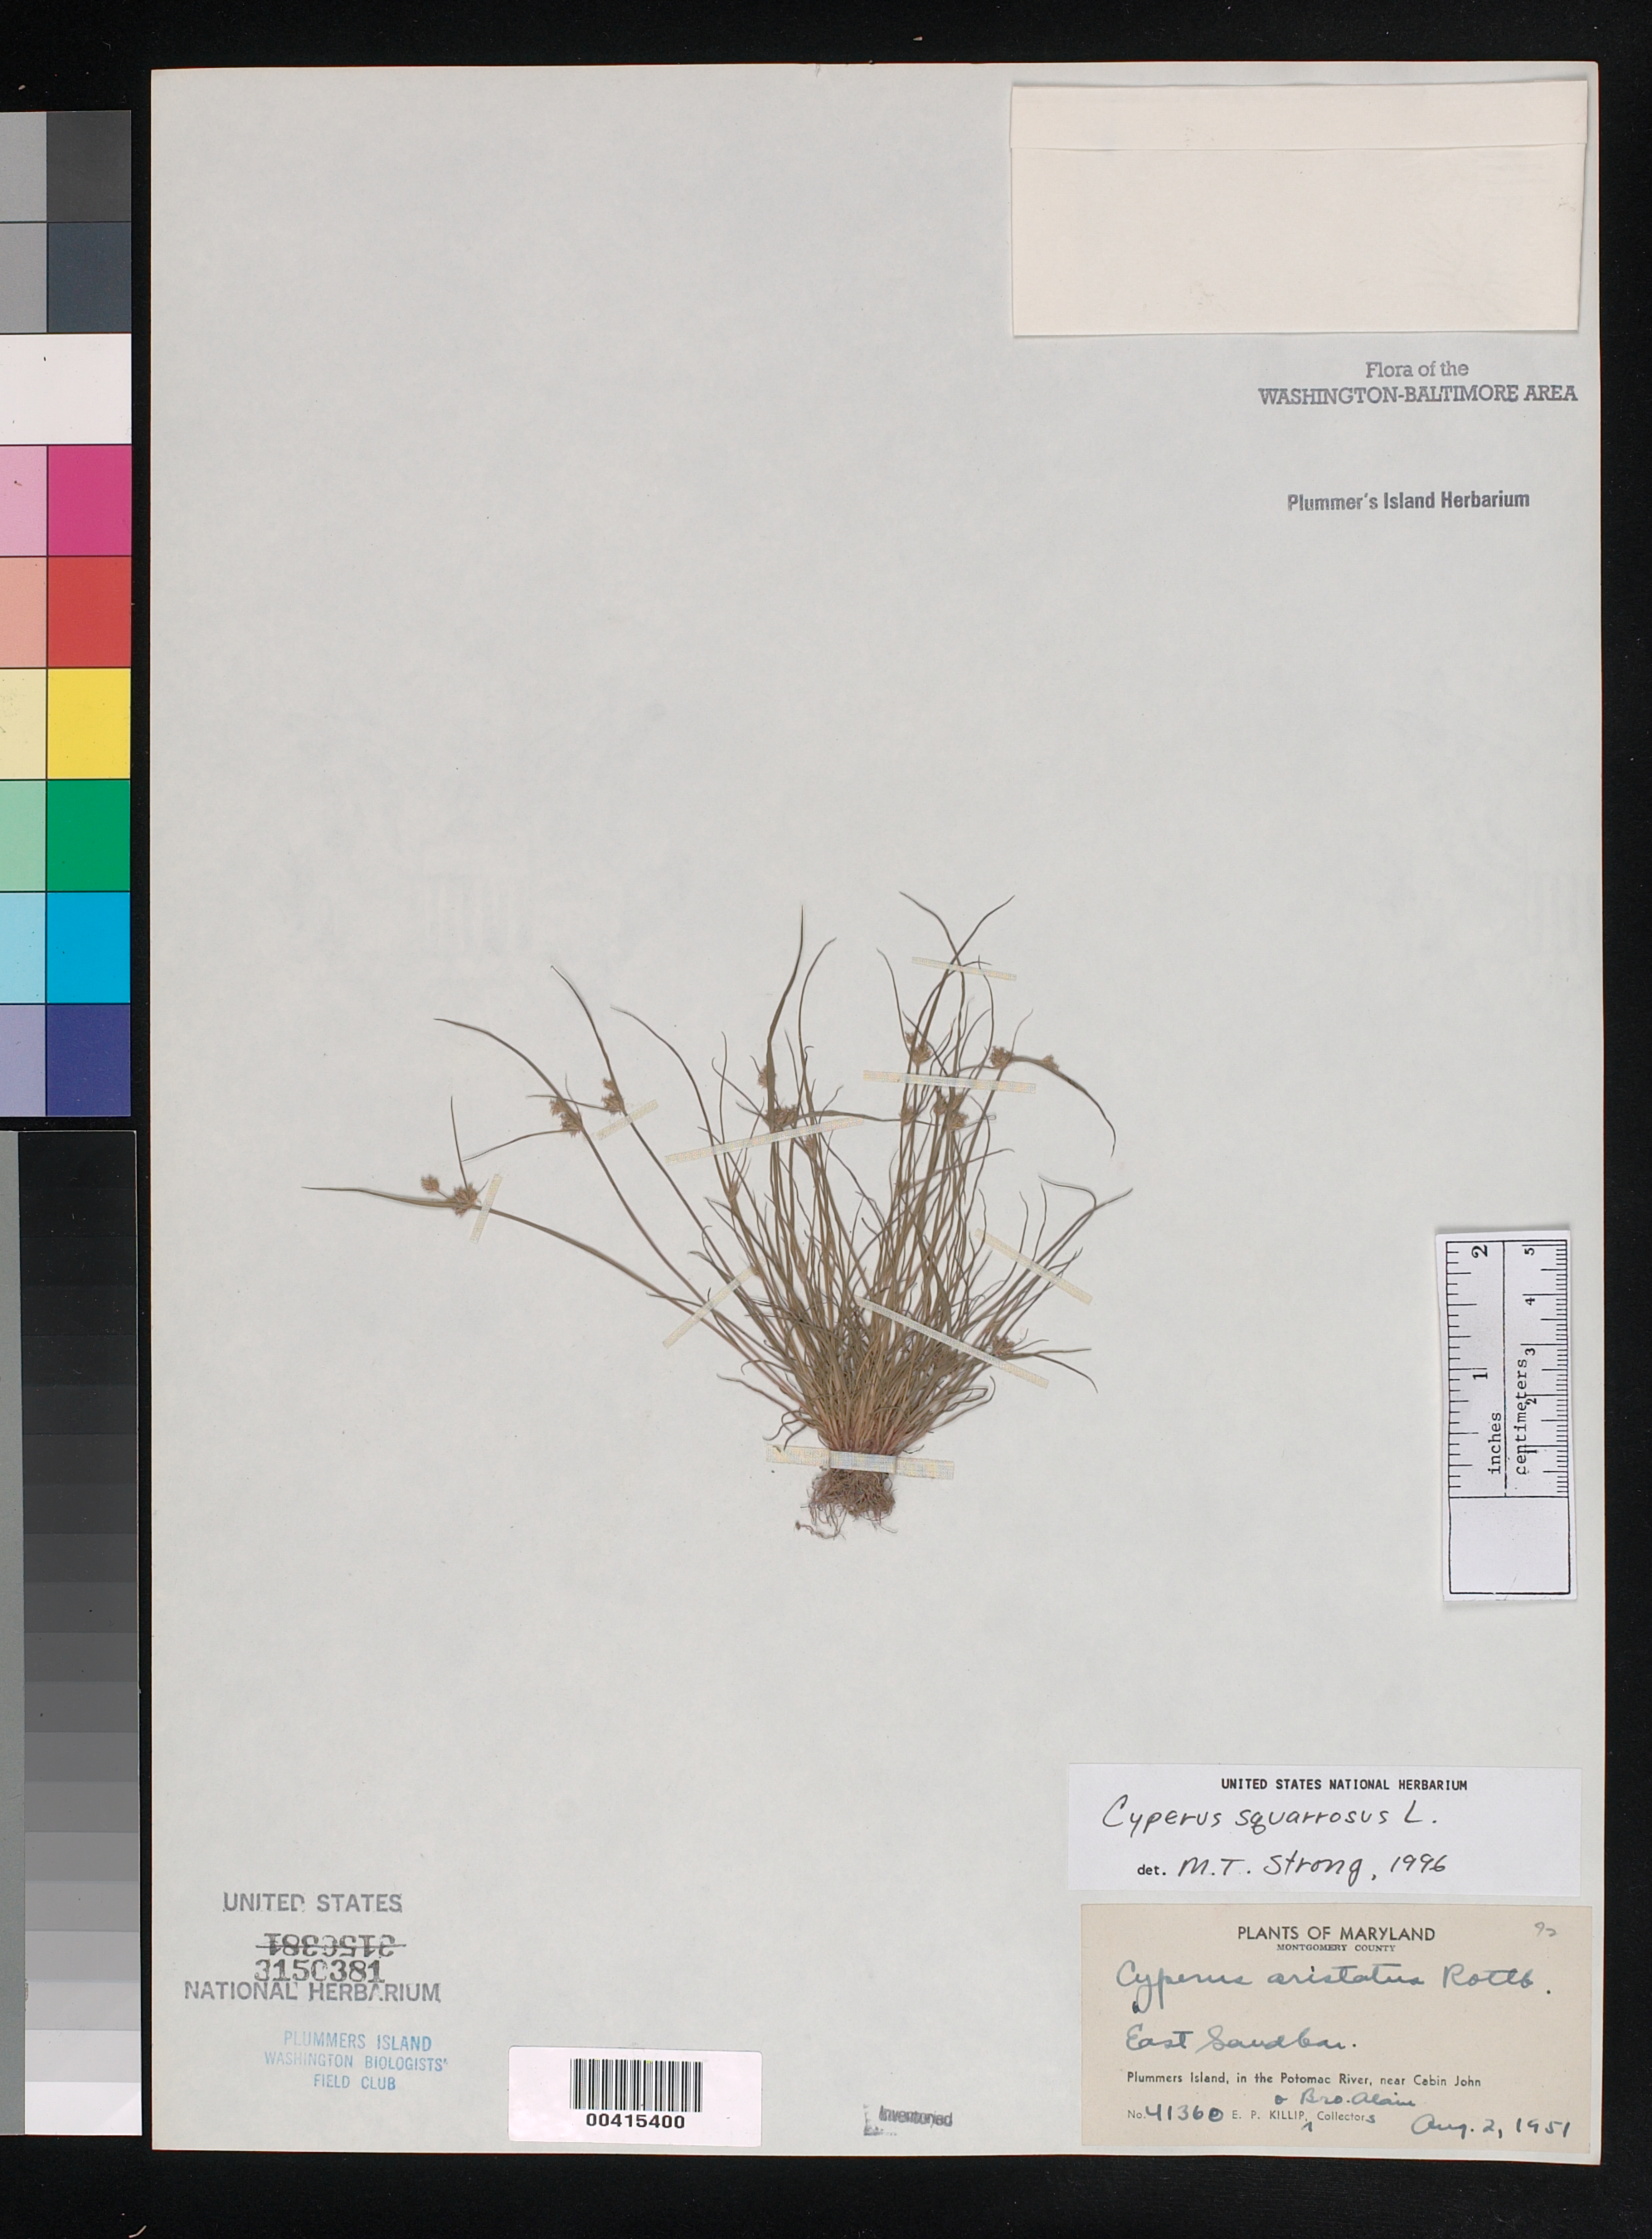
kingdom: Plantae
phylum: Tracheophyta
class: Liliopsida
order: Poales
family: Cyperaceae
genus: Cyperus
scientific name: Cyperus squarrosus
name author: L.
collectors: E. P. Killip & A. H. Liogier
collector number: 41360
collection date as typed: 02 Aug 1951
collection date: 1951-08-02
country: United States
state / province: Maryland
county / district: Montgomery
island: Plummers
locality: Plummer's Island; east sandbar Plummers Island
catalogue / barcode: US 3150381